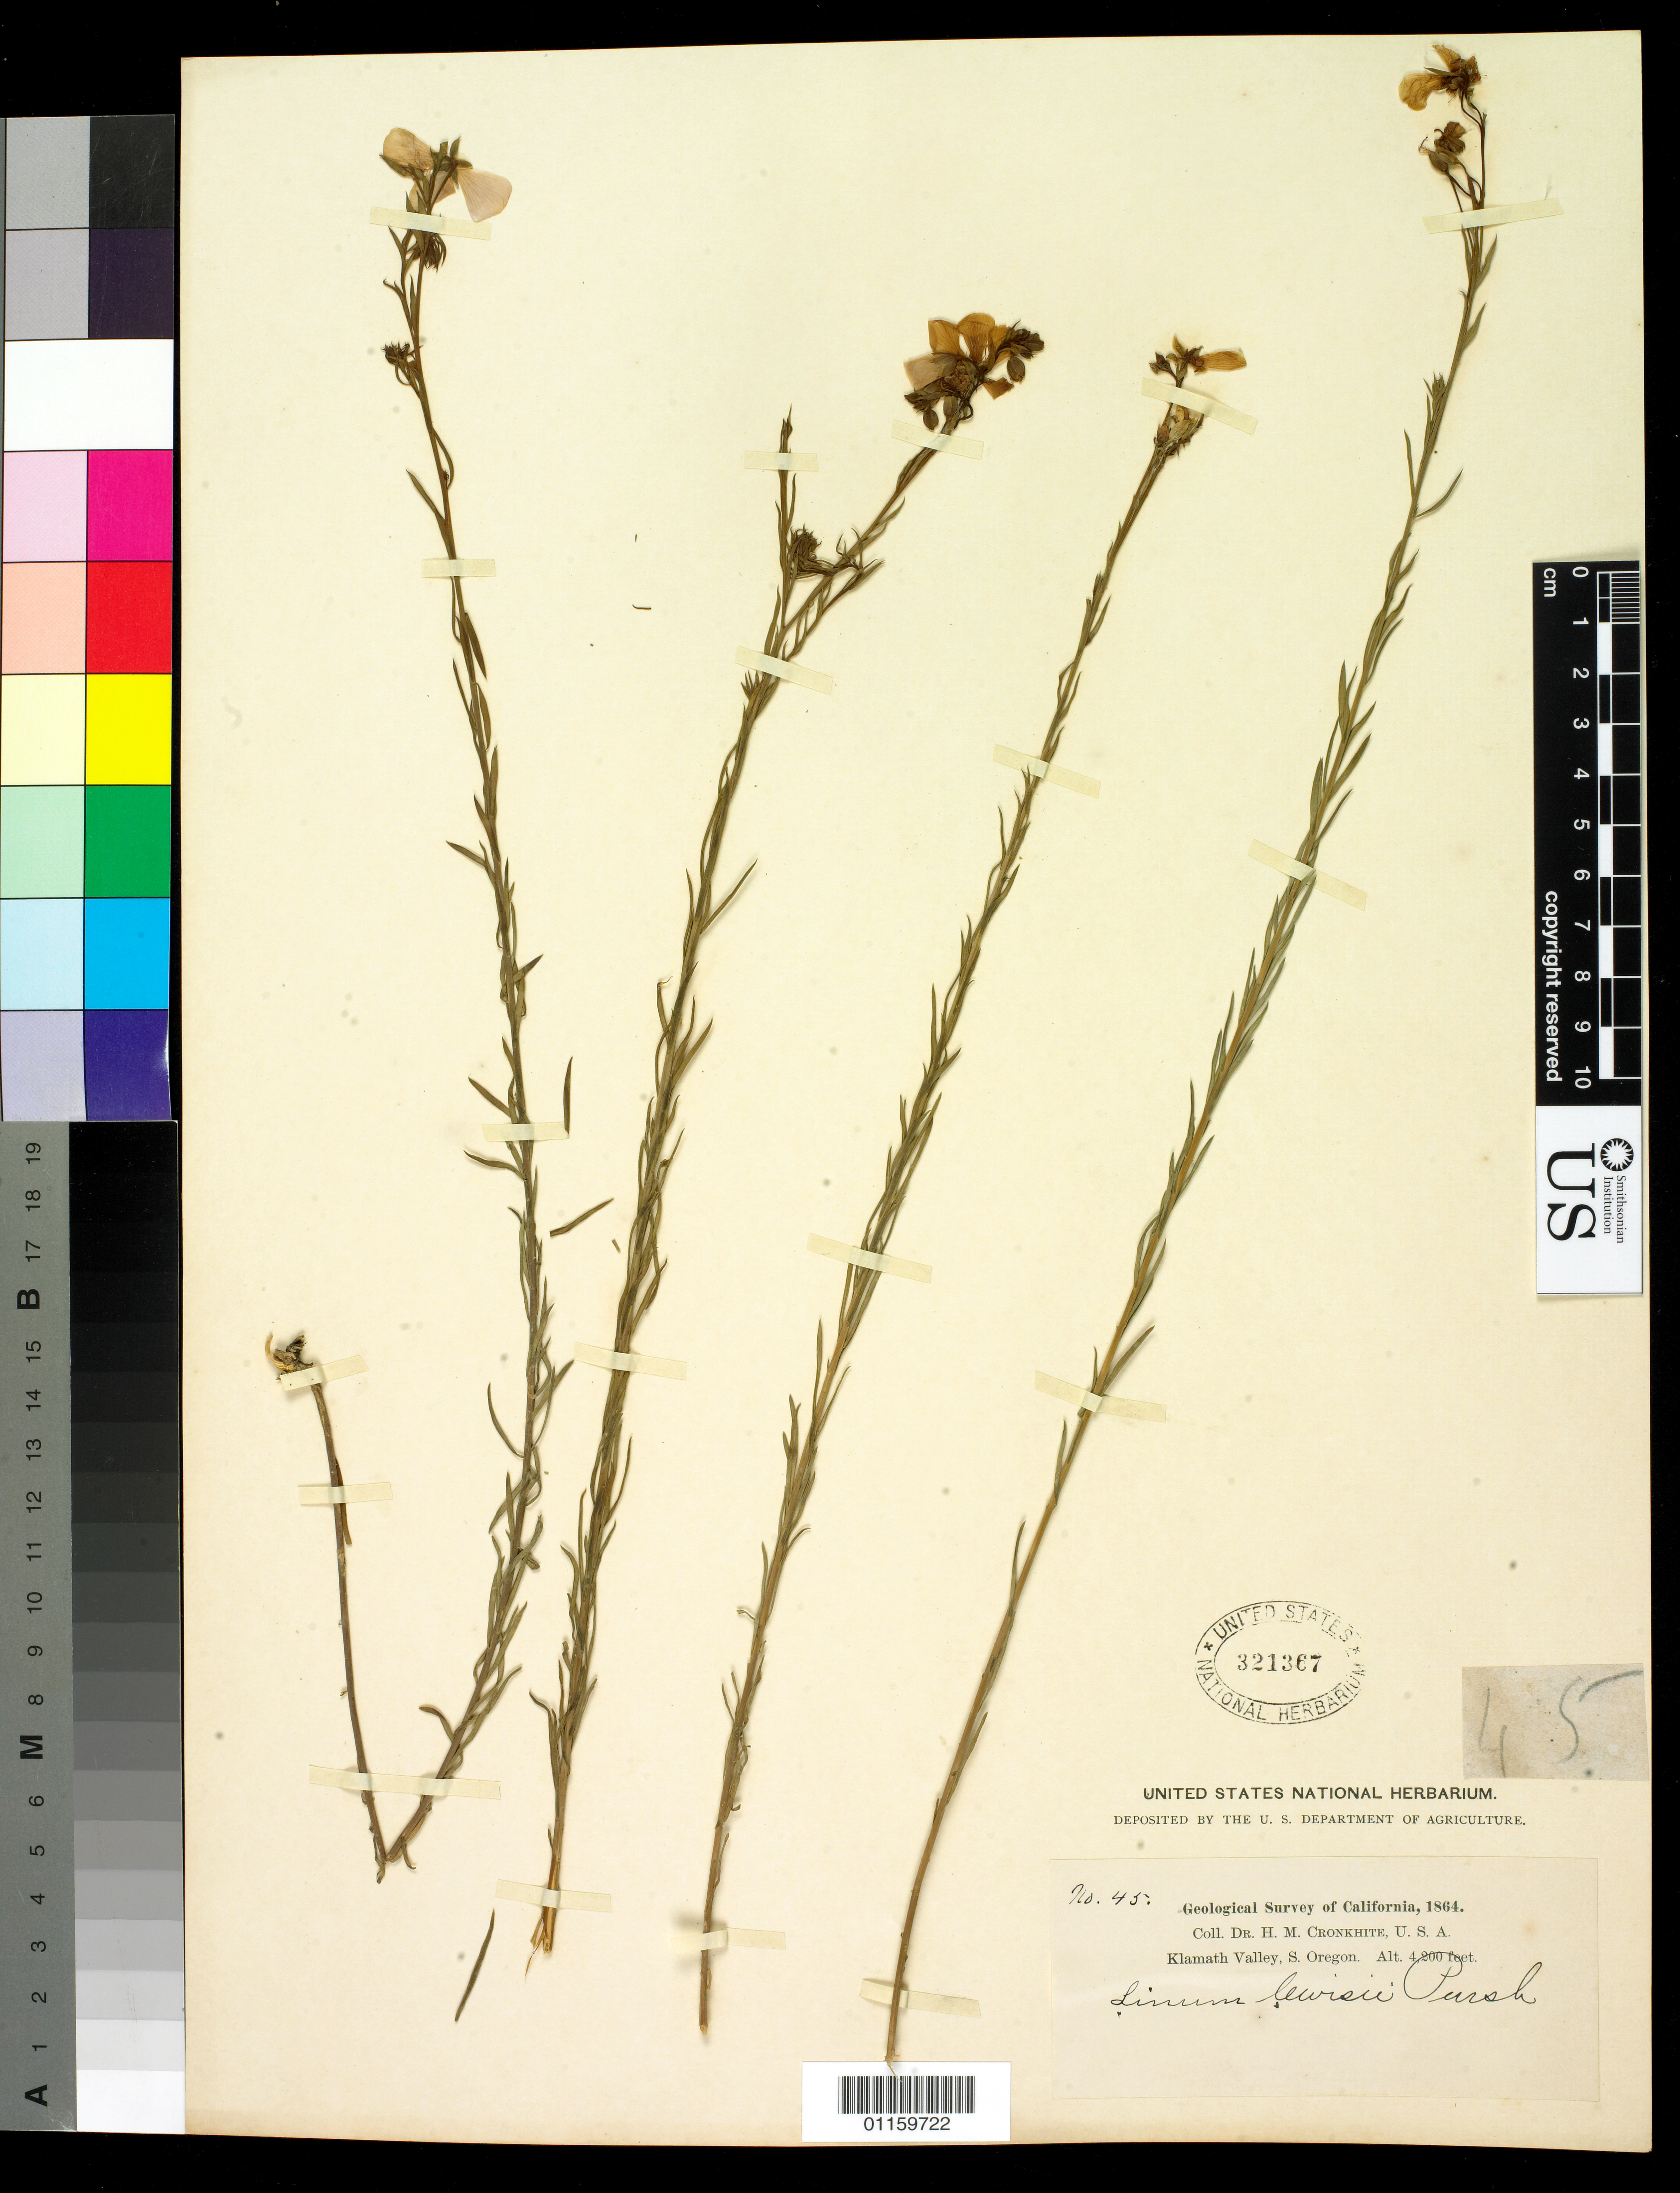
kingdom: Plantae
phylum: Tracheophyta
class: Magnoliopsida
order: Malpighiales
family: Linaceae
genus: Linum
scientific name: Linum lewisii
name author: Pursh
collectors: H. M. Cronkhite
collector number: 45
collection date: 1864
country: United States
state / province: Oregon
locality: Klamath Valley, S. Oregon.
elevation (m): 1280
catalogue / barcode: US 321367